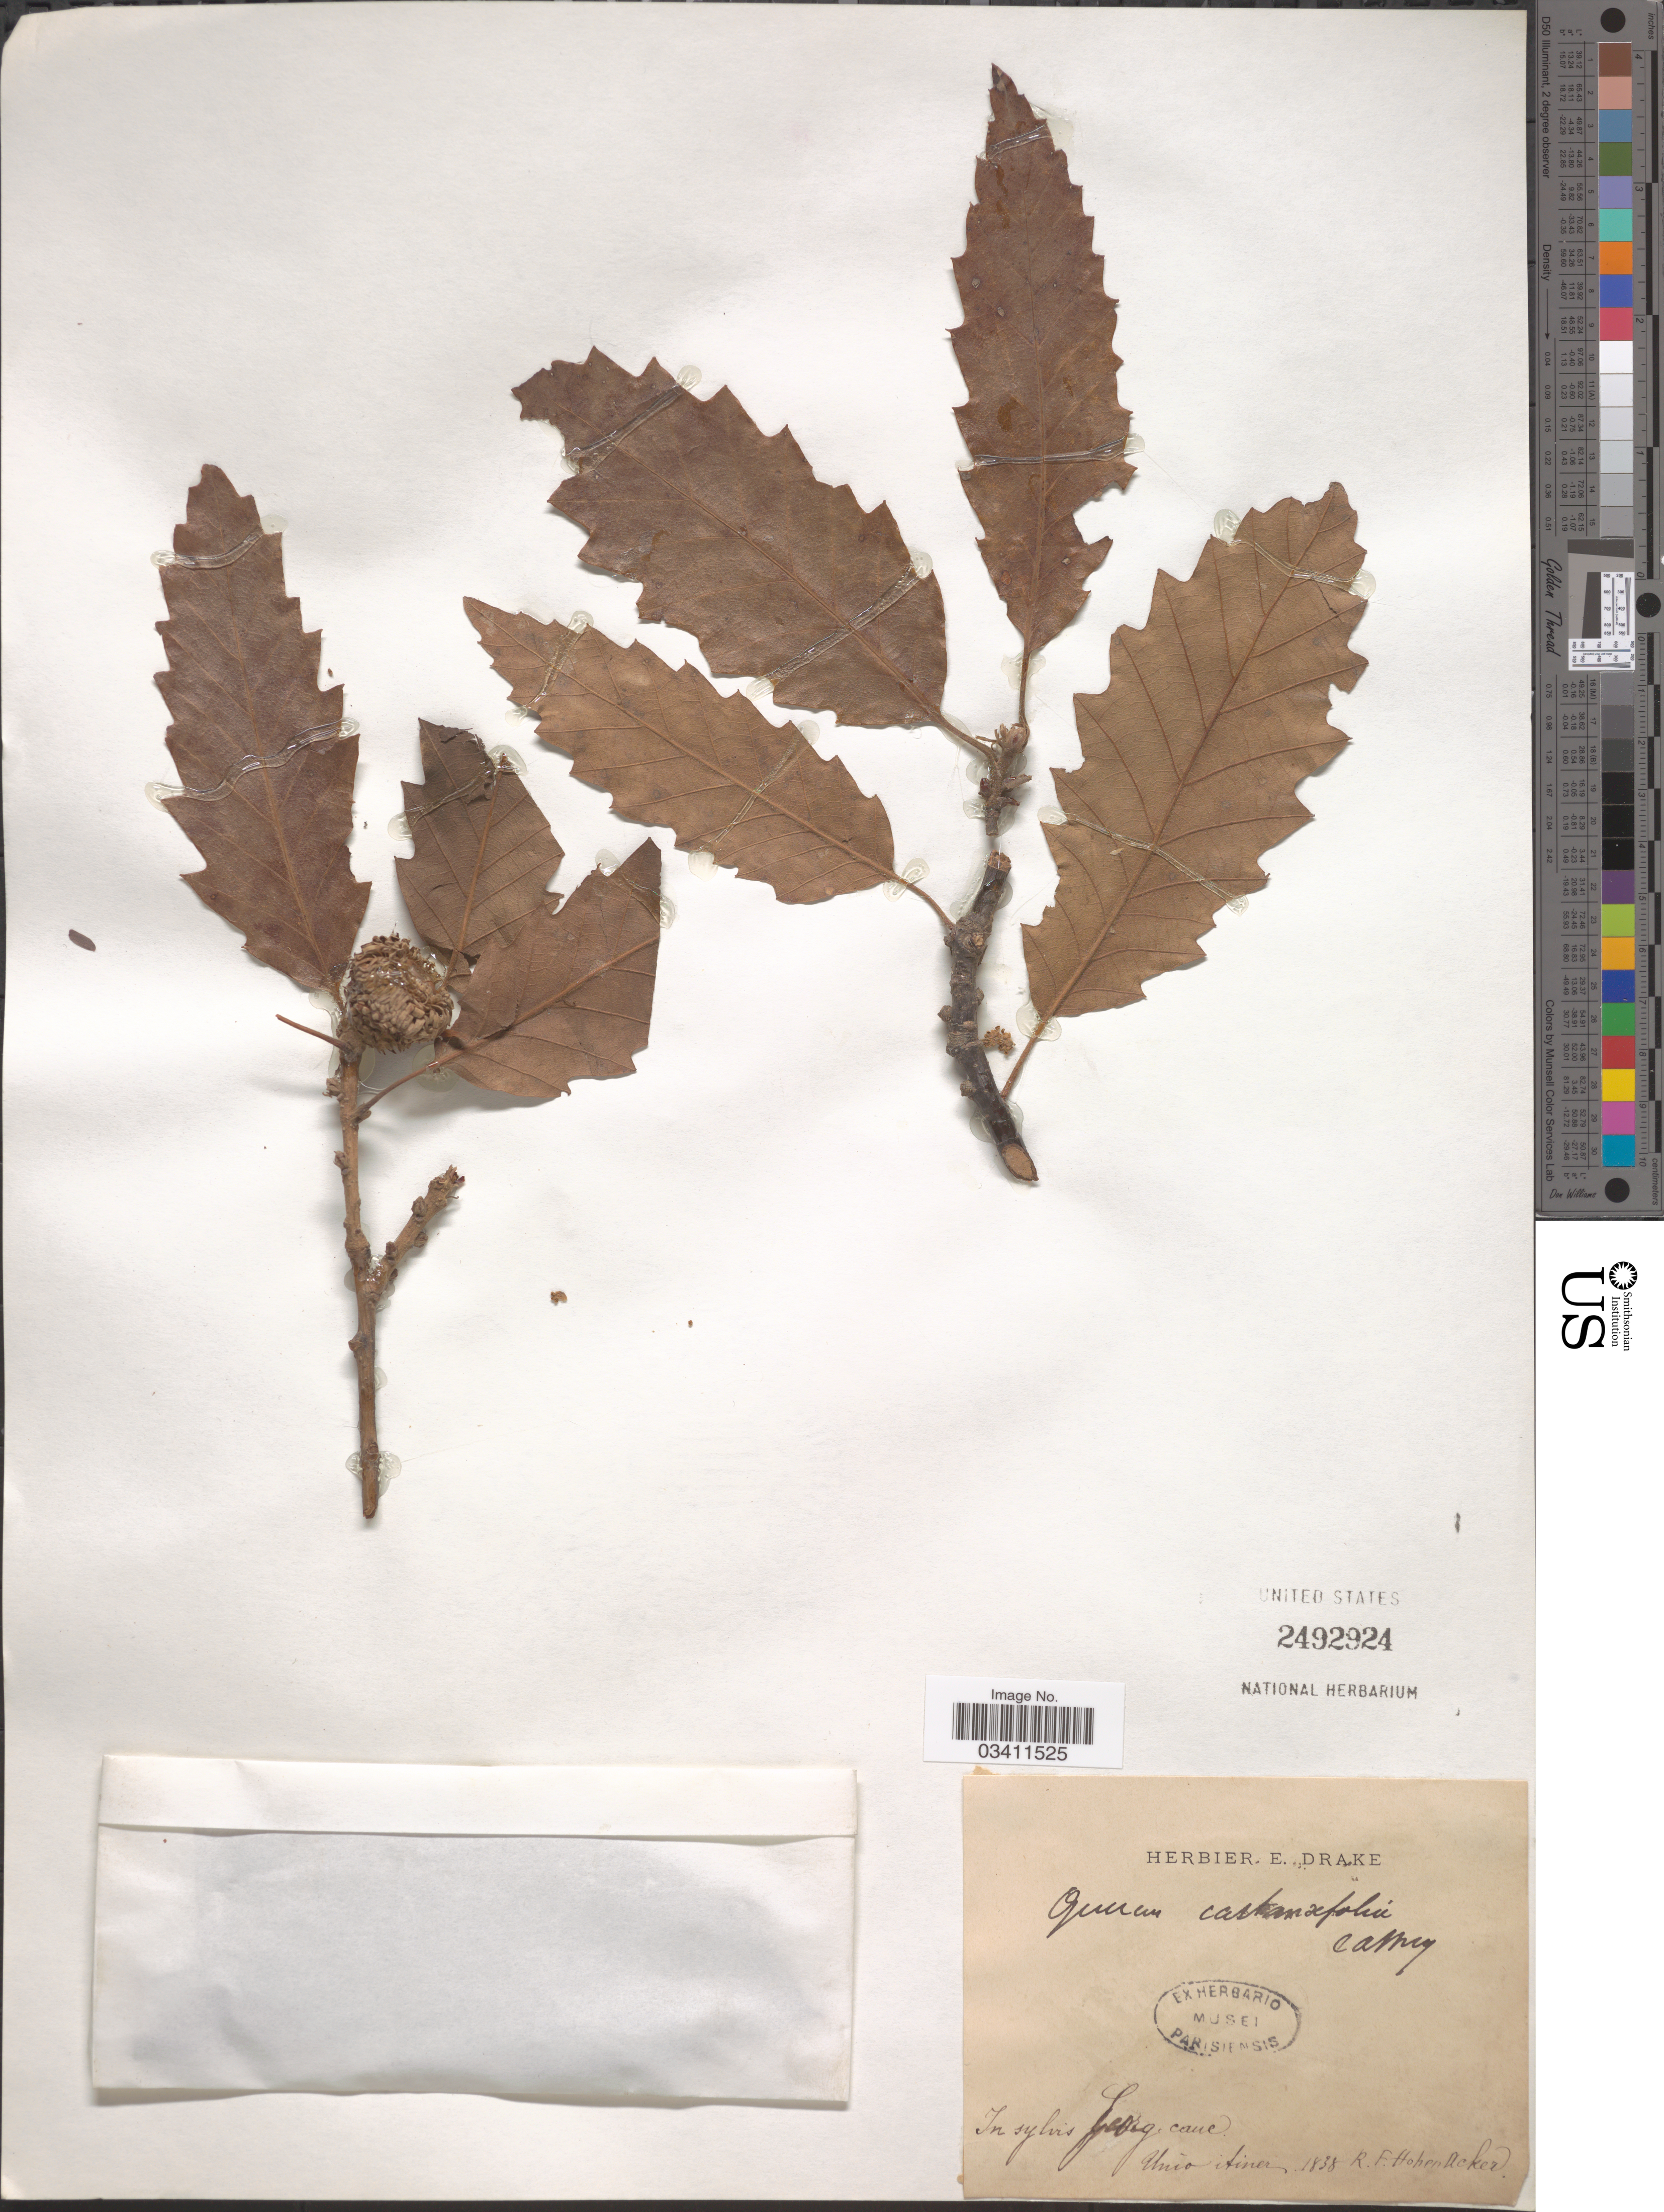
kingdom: Plantae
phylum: Tracheophyta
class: Magnoliopsida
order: Fagales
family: Fagaceae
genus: Quercus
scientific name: Quercus castaneifolia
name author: C.A. Mey.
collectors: R. F. Hohenacker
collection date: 1838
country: Georgia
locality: In sylvis Georg. cauc.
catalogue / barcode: US 2492924